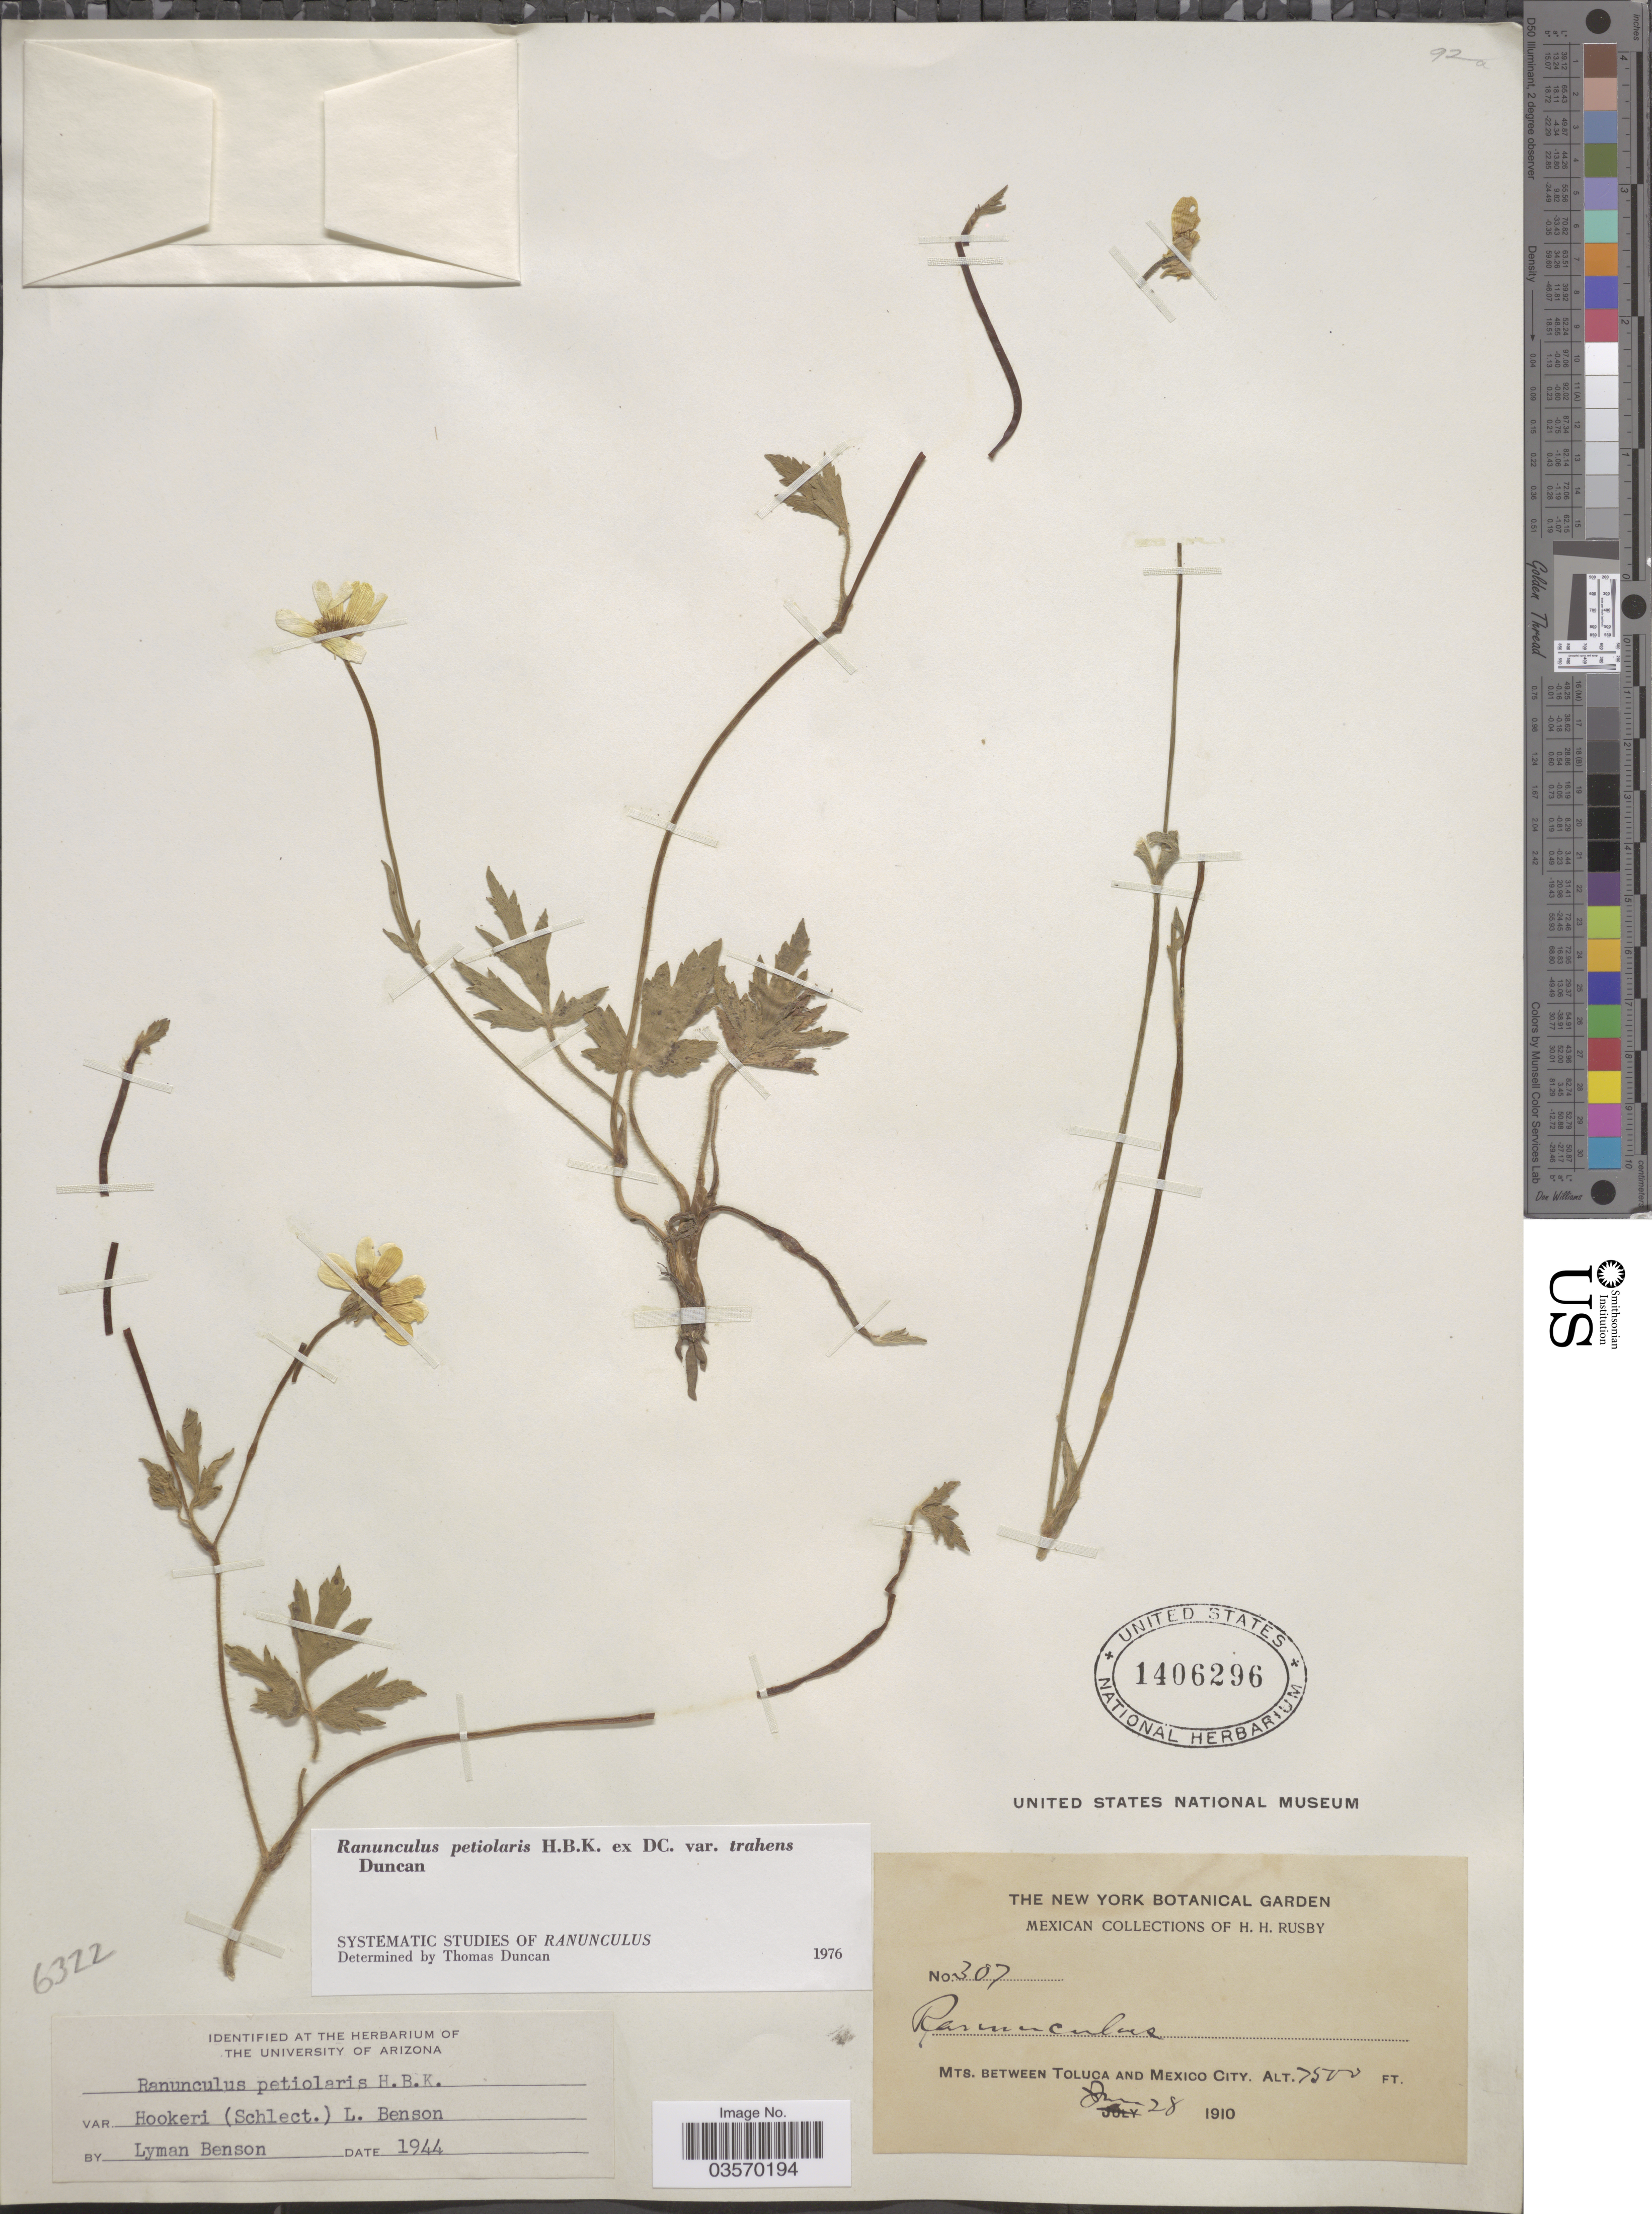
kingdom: Plantae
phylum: Tracheophyta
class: Magnoliopsida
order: Ranunculales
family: Ranunculaceae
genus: Ranunculus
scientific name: Ranunculus petiolaris var. trahens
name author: Kunth ex DC.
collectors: H. H. Rusby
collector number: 307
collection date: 1910-06-28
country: Mexico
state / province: México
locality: Mts. between Toluca and Mexico City.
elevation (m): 2286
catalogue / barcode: US 1406296